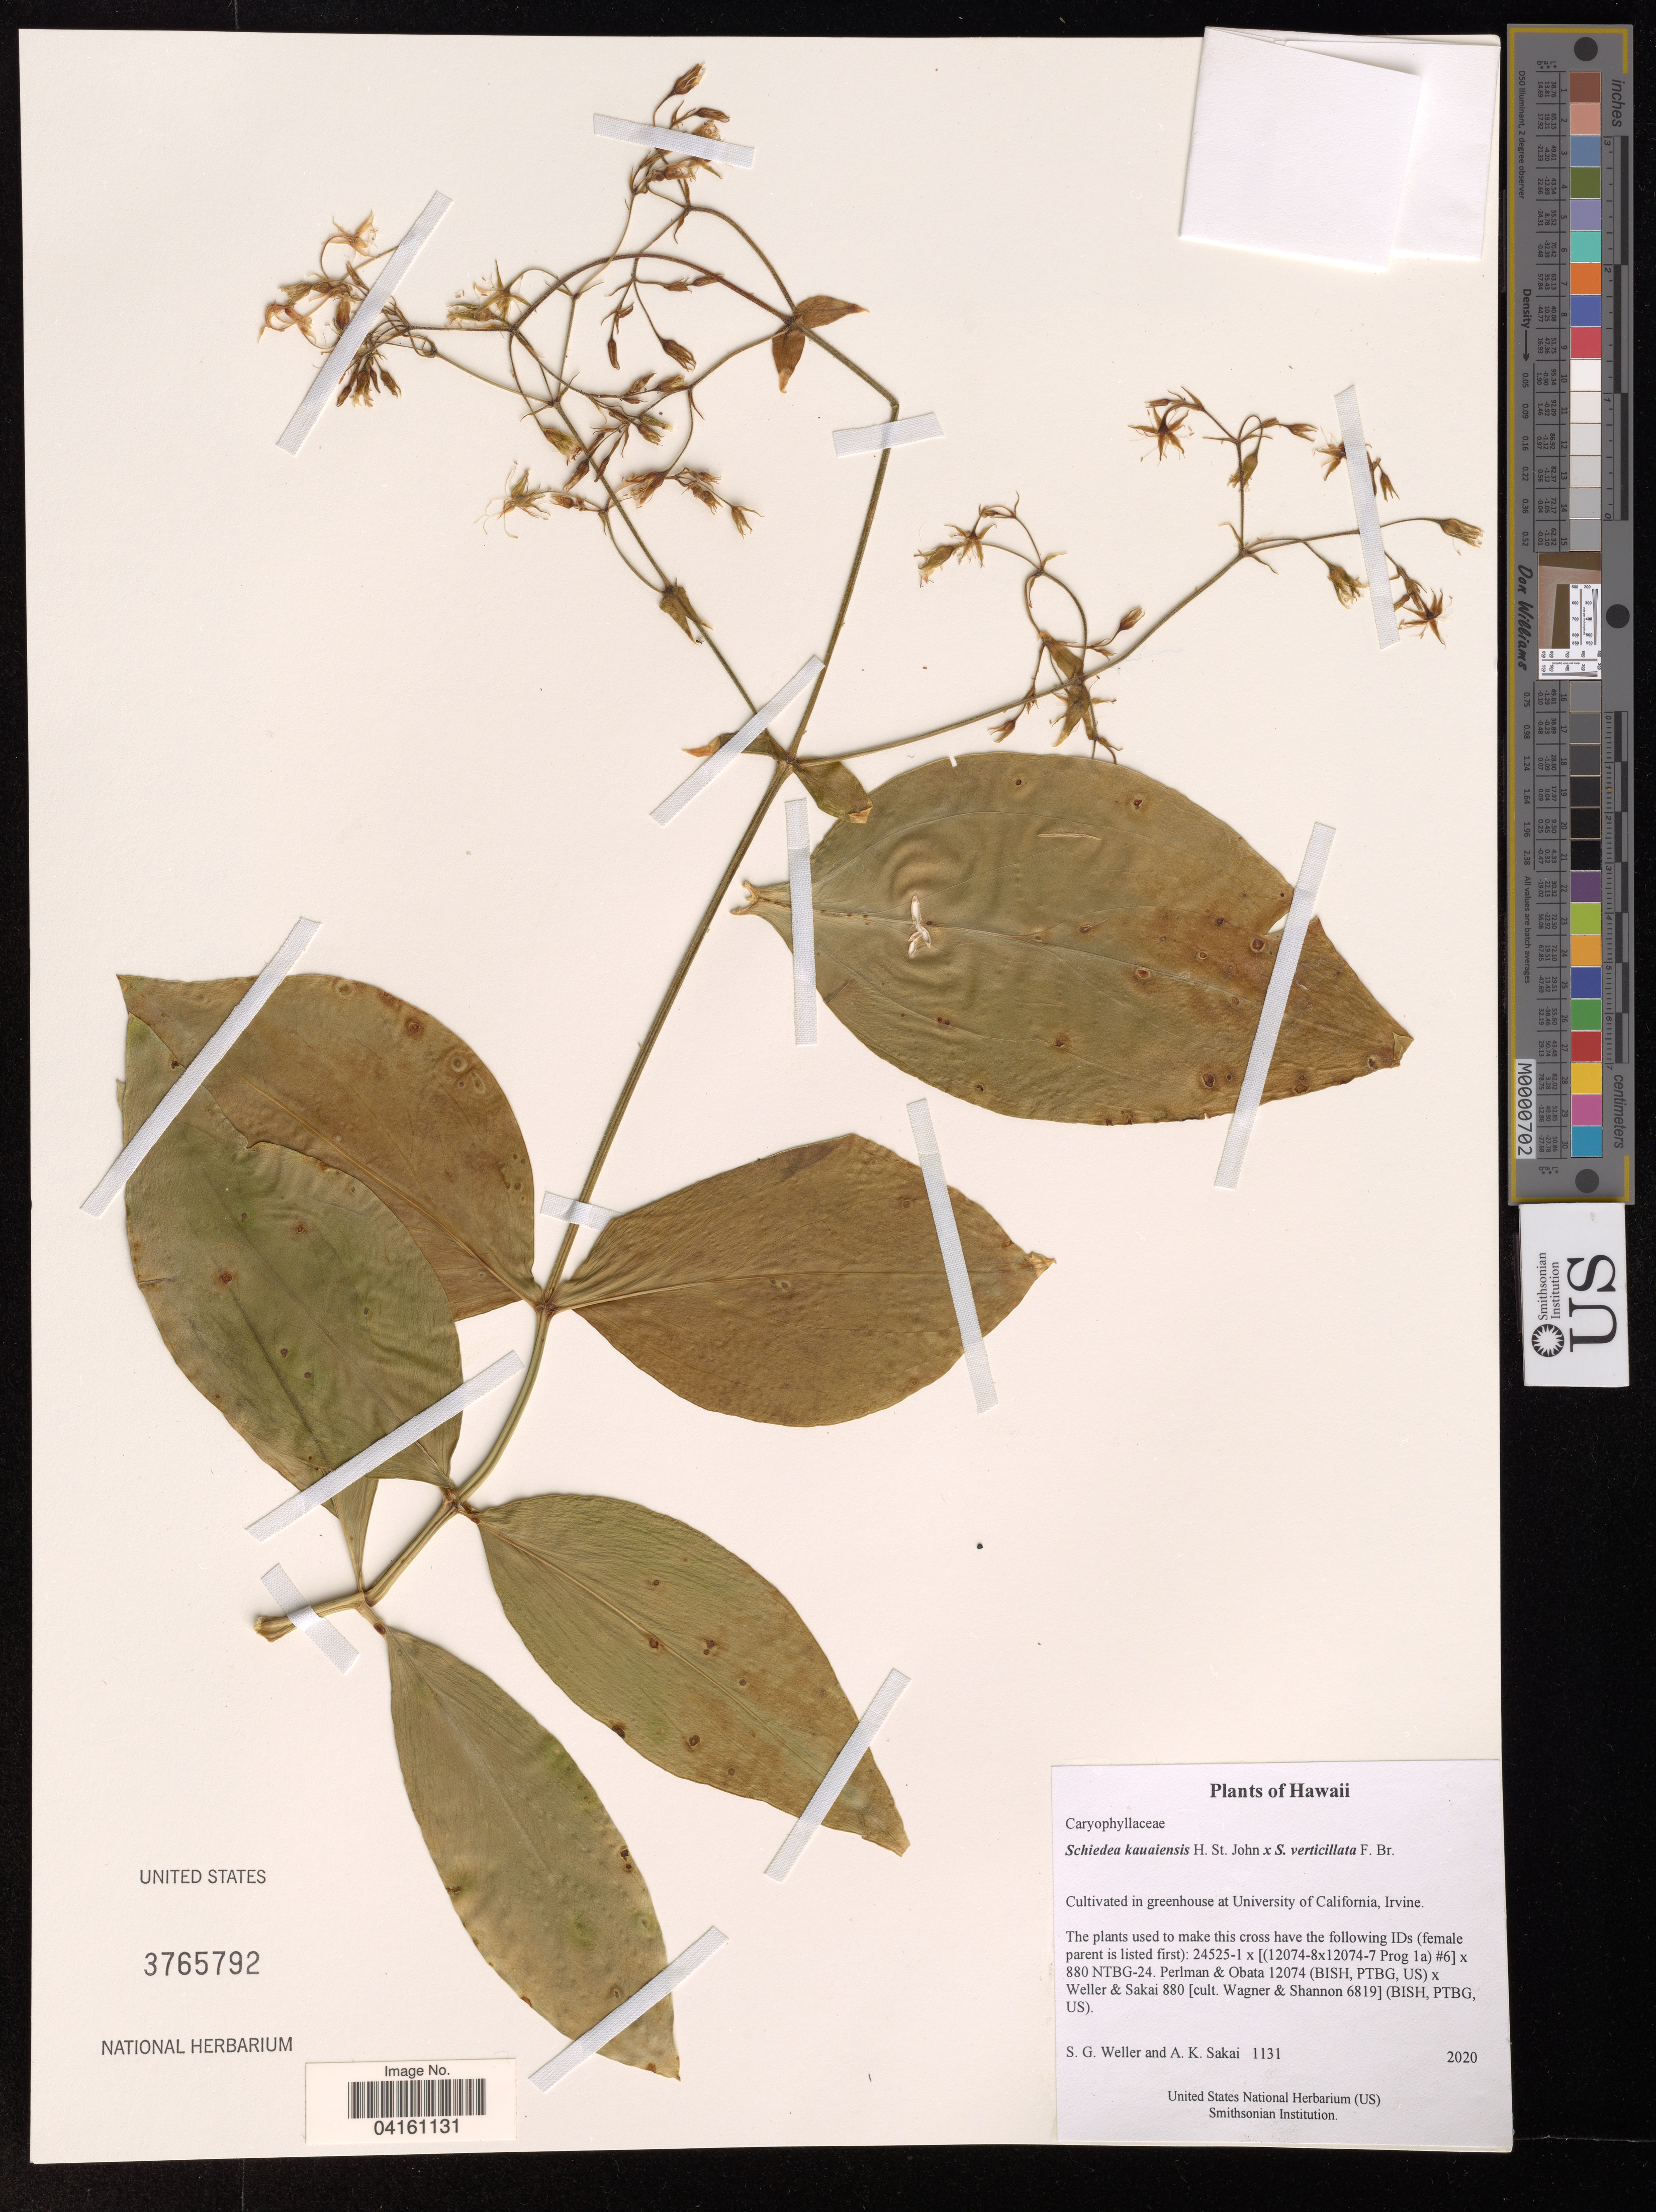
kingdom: Plantae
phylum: Tracheophyta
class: Magnoliopsida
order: Caryophyllales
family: Caryophyllaceae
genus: Schiedea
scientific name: Schiedea napaliensis x S. verticillata F. Br. in Christoph. & Caum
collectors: S. G. Weller & A. Sakai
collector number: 1131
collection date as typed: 2020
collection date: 2020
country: United States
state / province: California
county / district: Orange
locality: Cultivated in greenhouse at University of California, Irvine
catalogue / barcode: US 3765792